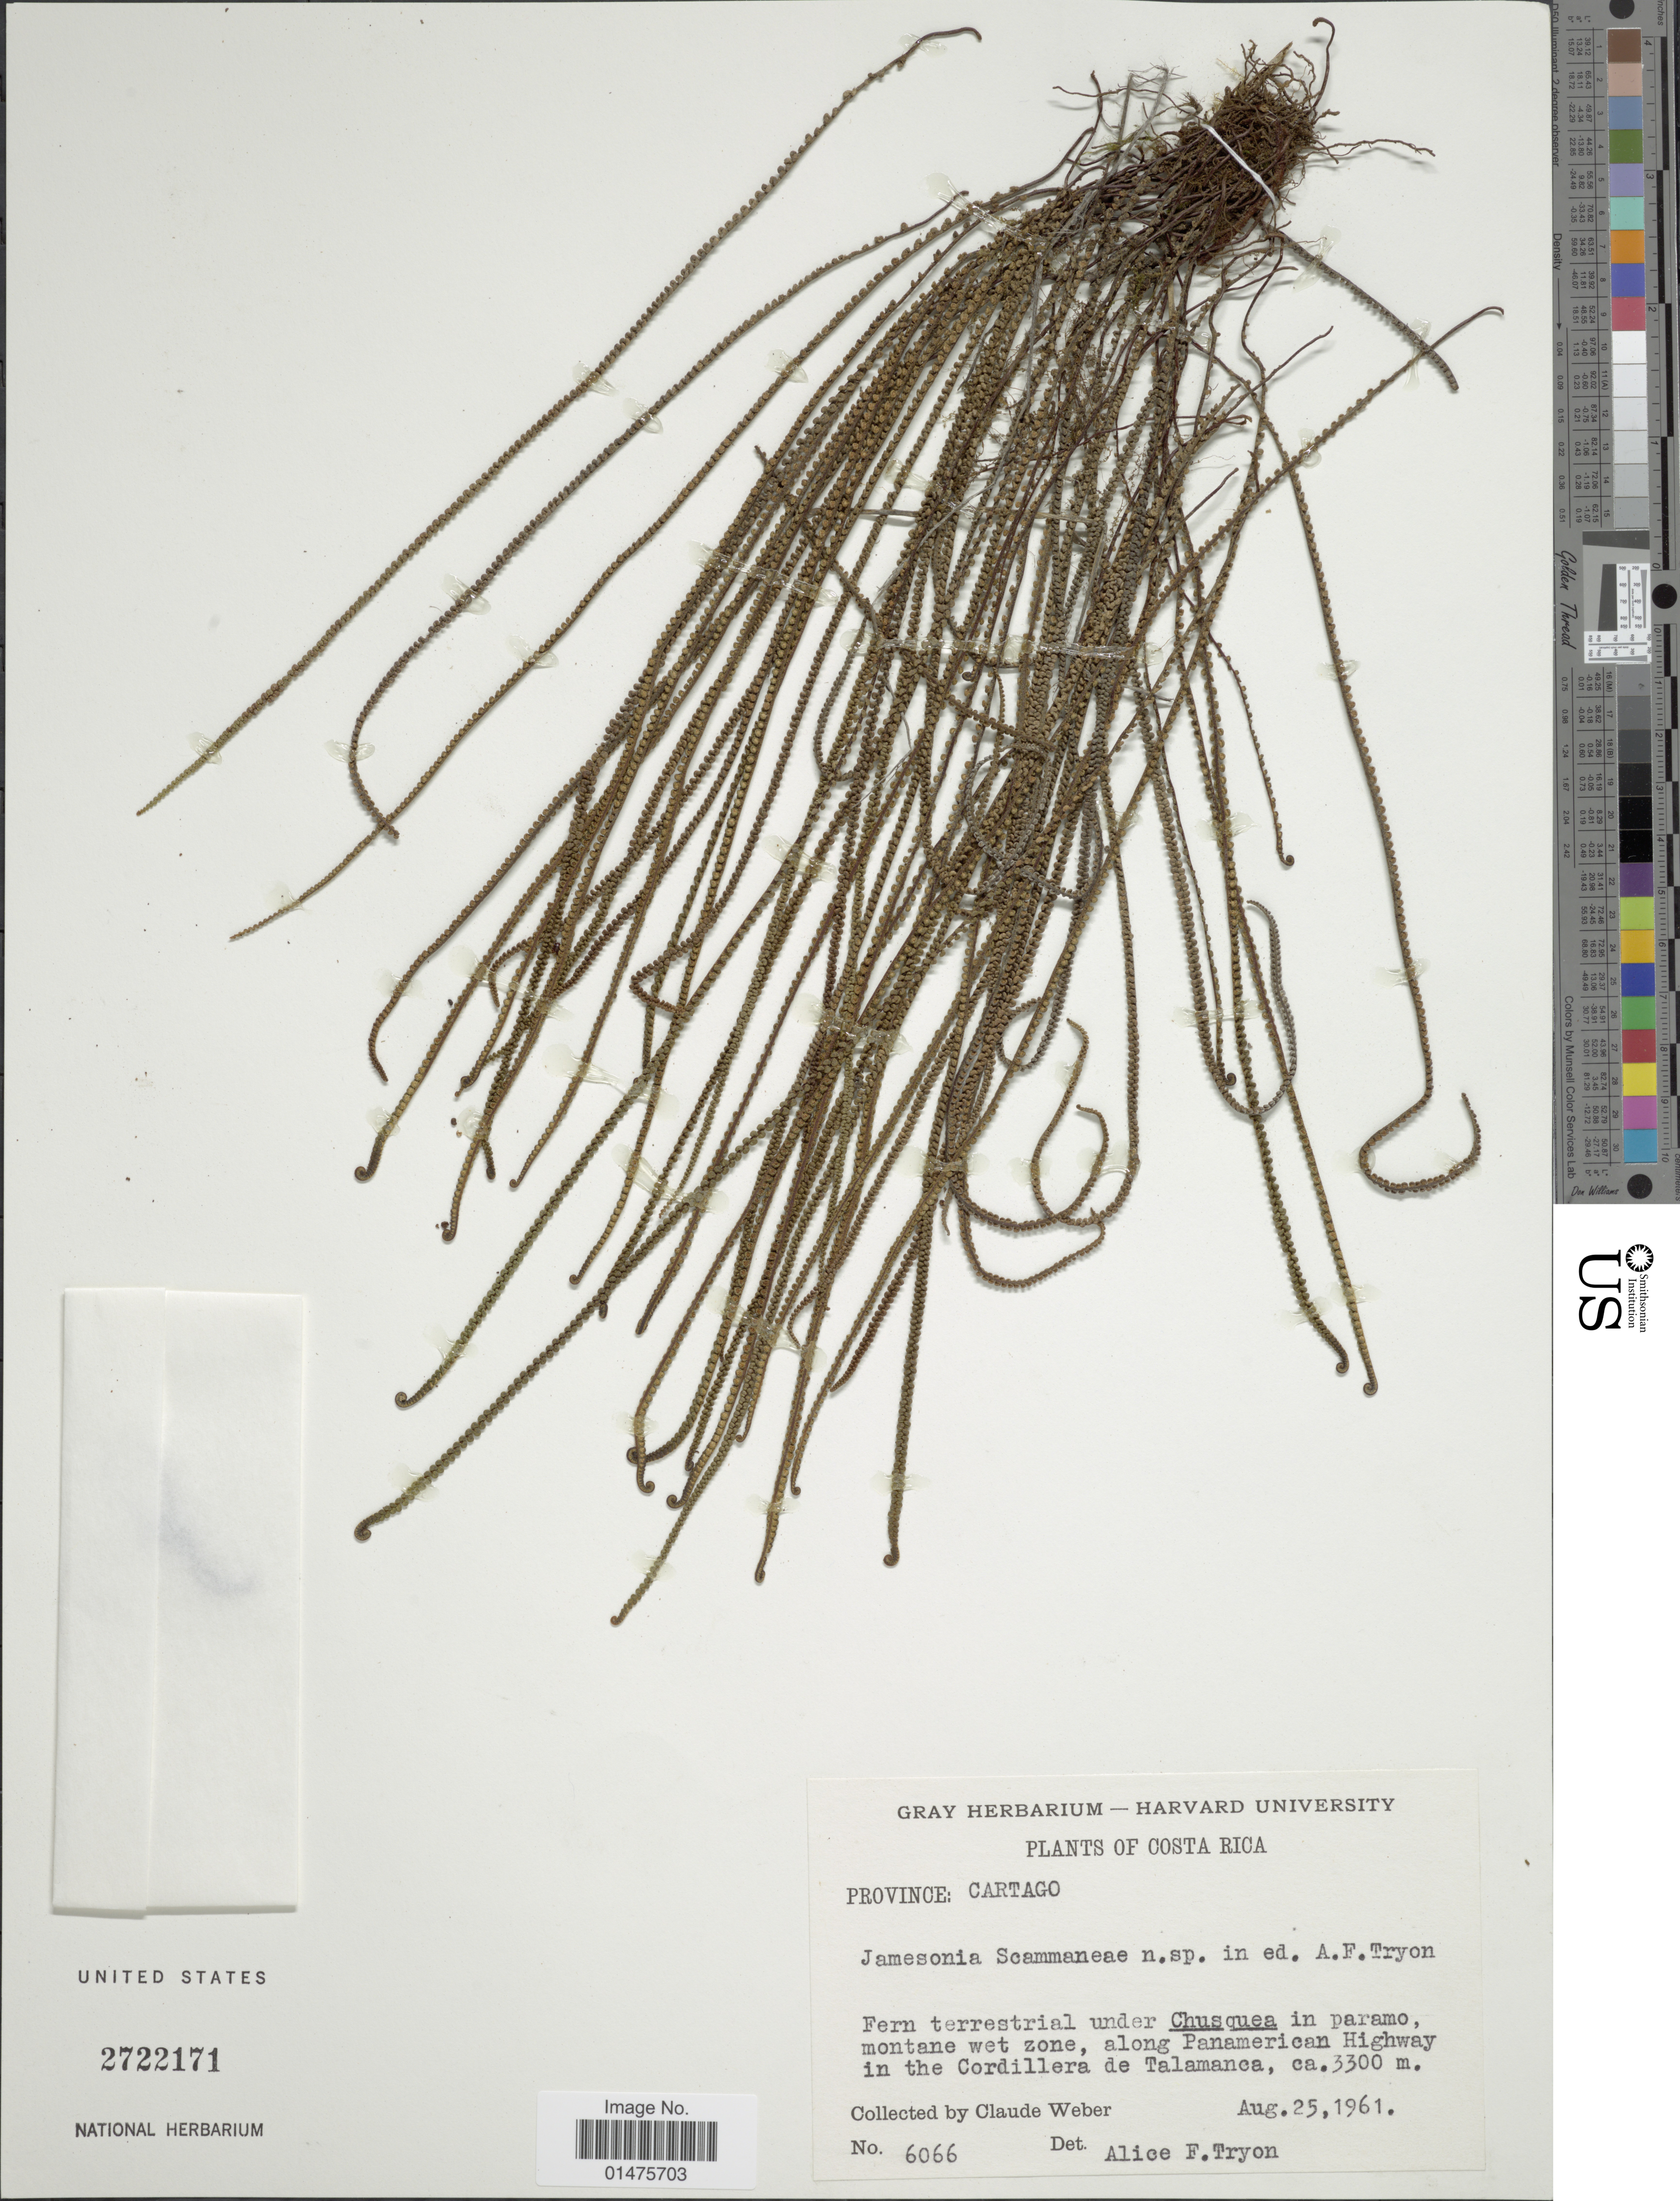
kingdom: Plantae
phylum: Tracheophyta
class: Polypodiopsida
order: Polypodiales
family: Pteridaceae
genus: Jamesonia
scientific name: Jamesonia scammanae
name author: A.F. Tryon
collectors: C. Weber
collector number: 6066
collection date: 1961-08-25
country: Costa Rica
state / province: Cartago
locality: Along Panamerican Highway in the Cordillera de Talamanca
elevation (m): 3300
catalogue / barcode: US 2722171